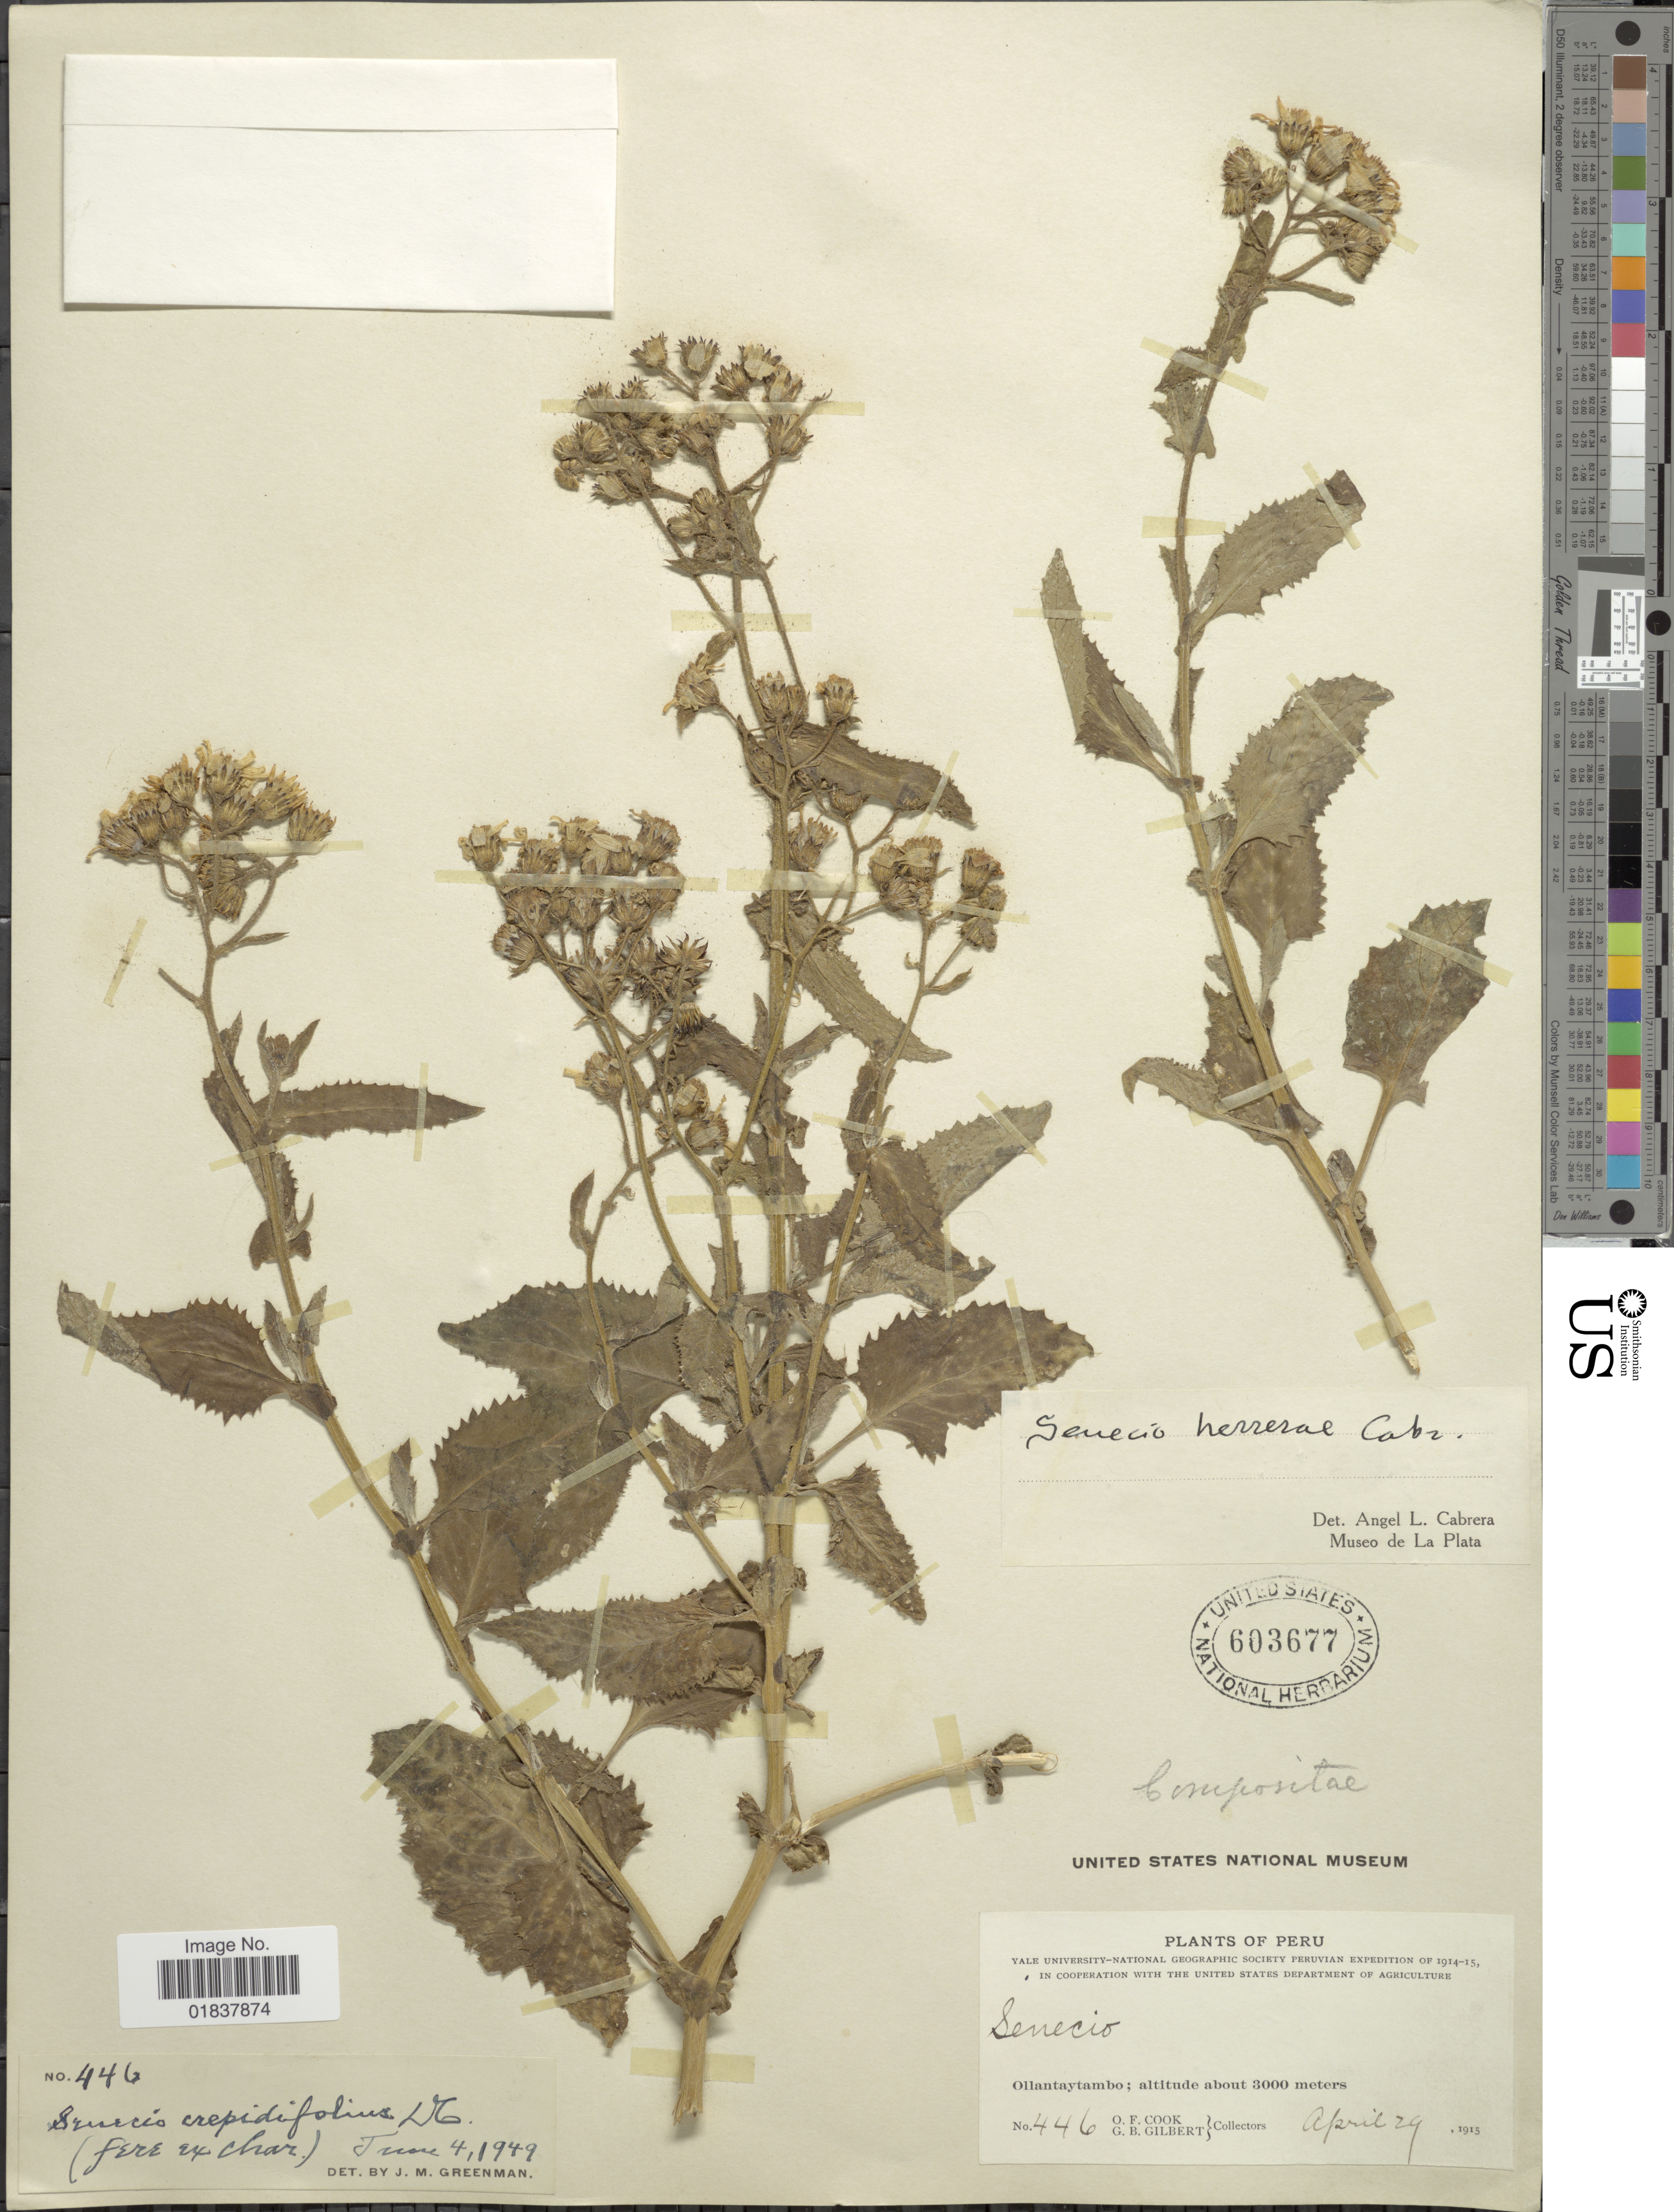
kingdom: Plantae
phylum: Tracheophyta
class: Magnoliopsida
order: Asterales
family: Asteraceae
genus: Senecio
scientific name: Senecio herrerae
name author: Cabrera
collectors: O. F. Cook & G. B. Gilbert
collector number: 446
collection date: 1915-04-29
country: Peru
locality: Ollantaytambo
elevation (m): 3000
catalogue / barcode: US 603677